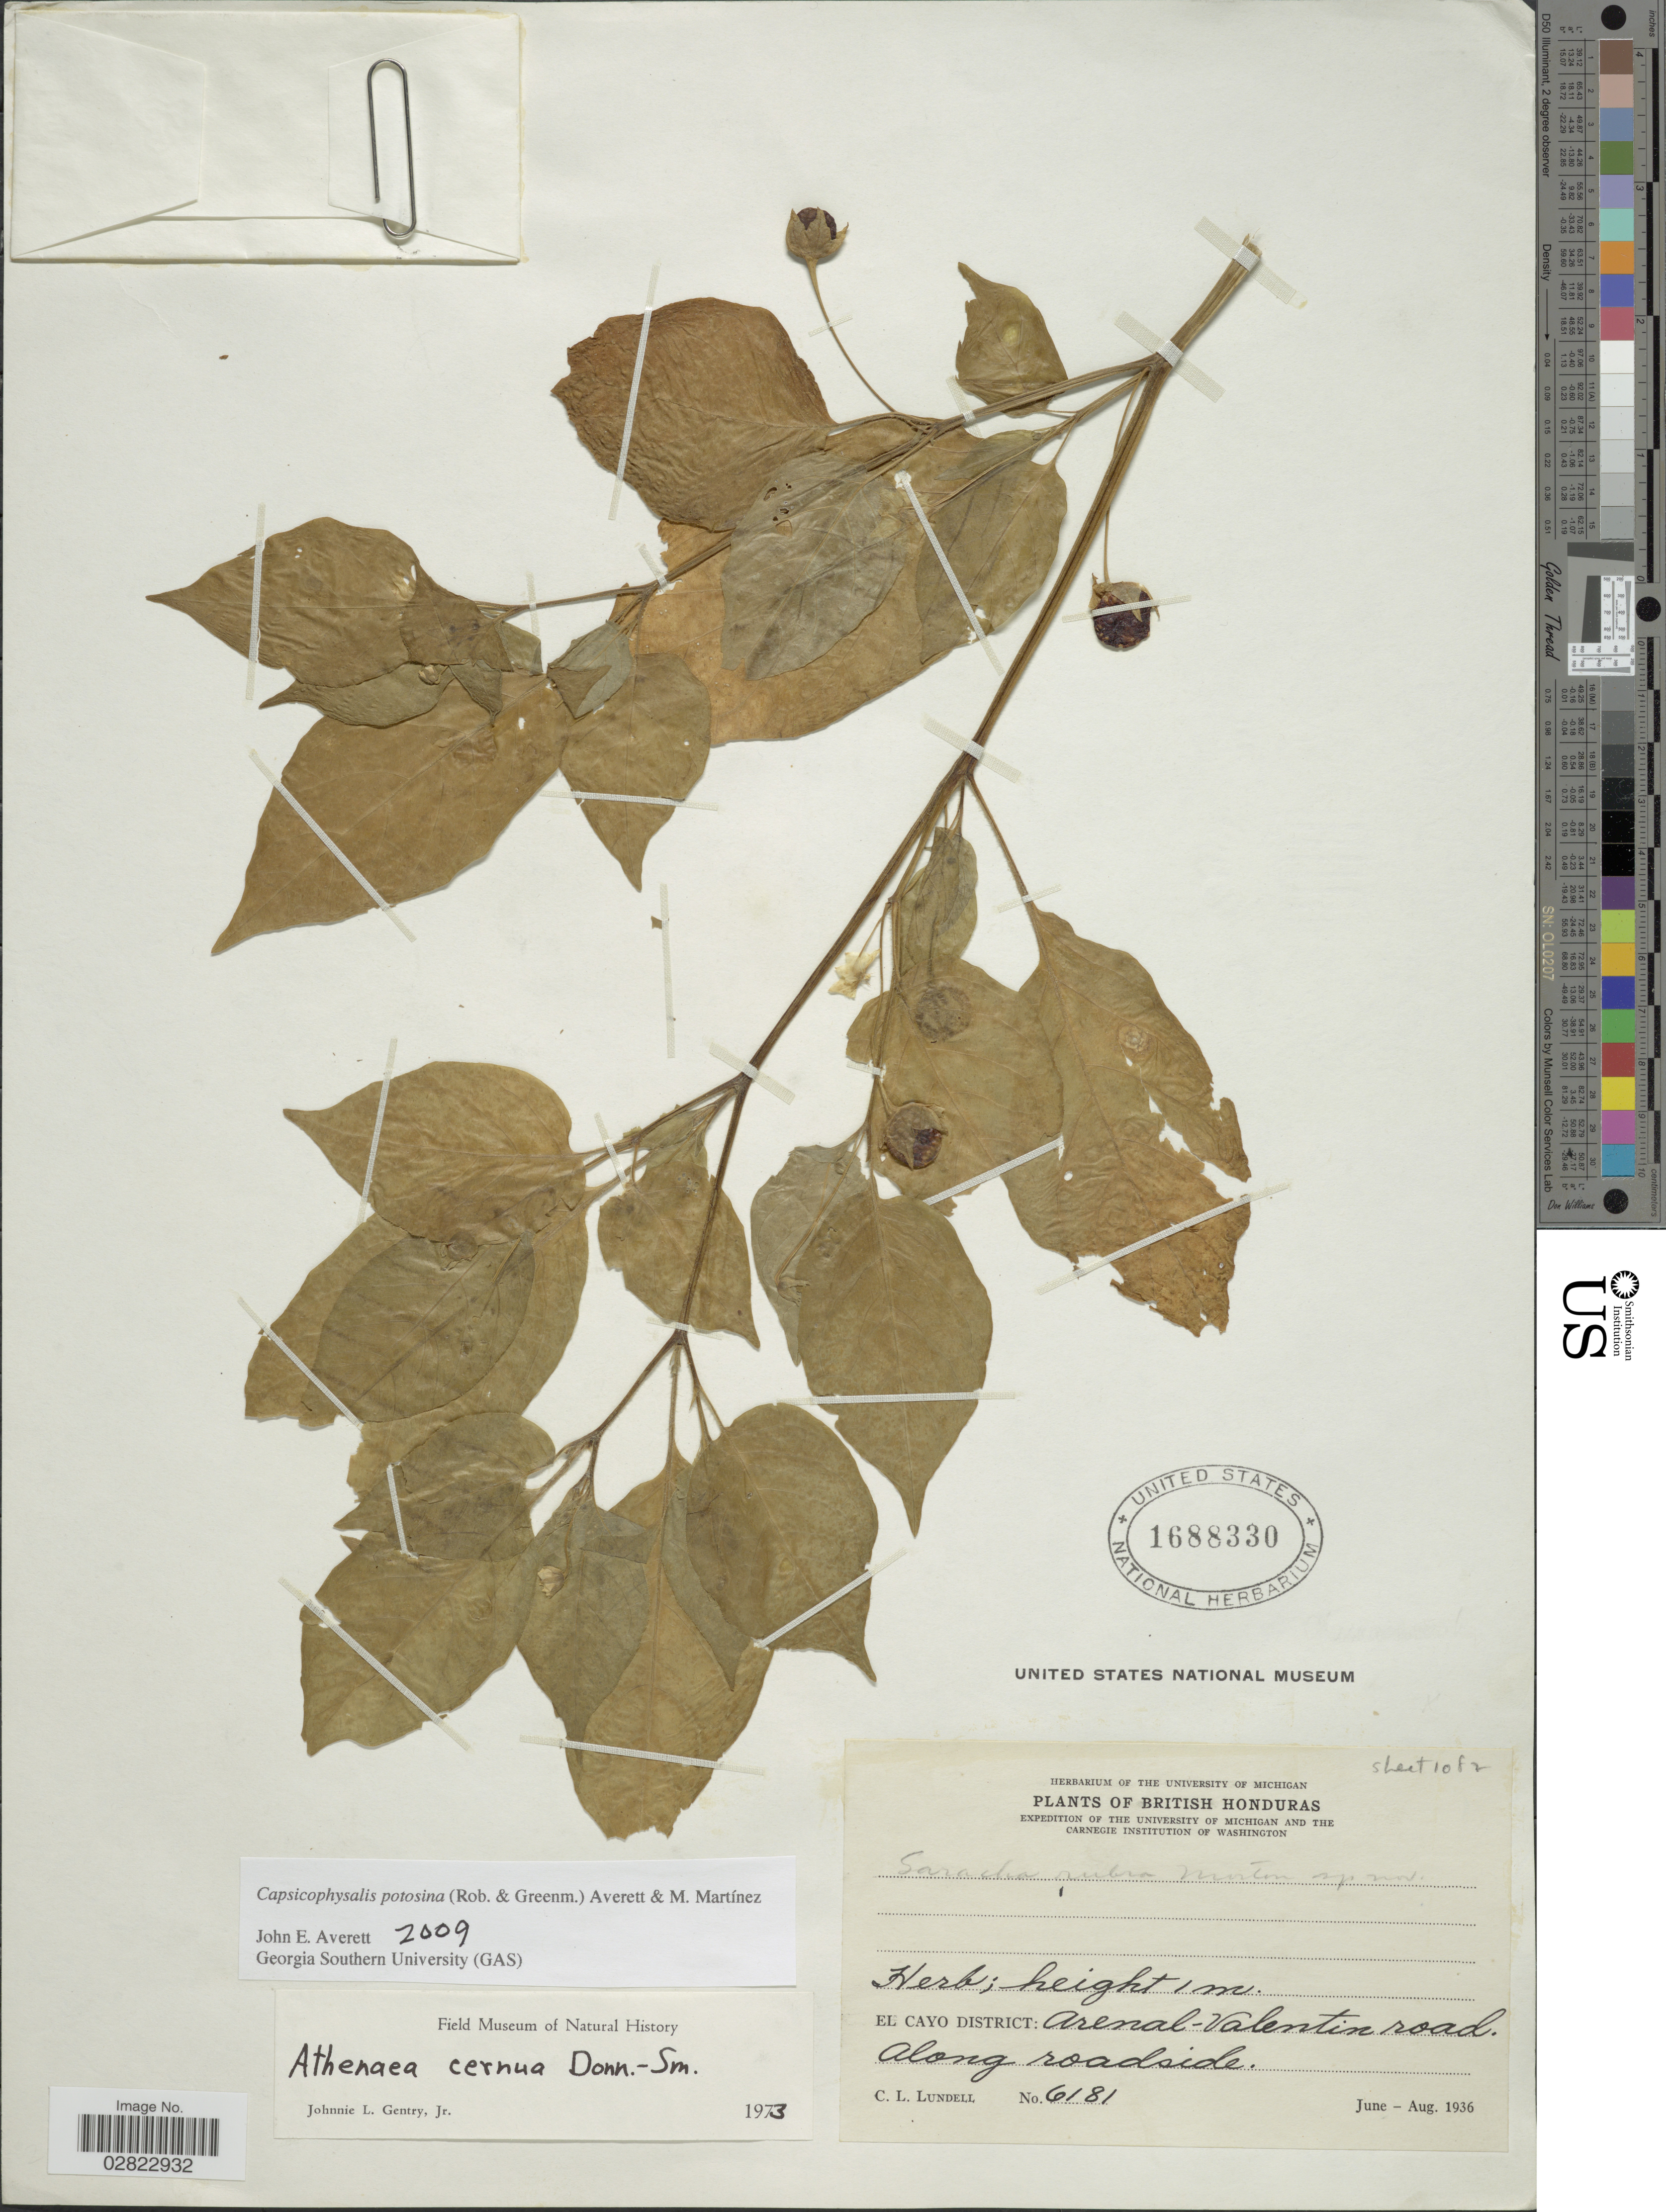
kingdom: Plantae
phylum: Tracheophyta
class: Magnoliopsida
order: Solanales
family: Solanaceae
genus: Capsicophysalis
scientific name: Capsicophysalis potosina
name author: (B.L. Rob. & Greenm.) Averett & M. Martinez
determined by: Averett, J. E., (GAS)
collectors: C. L. Lundell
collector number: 6181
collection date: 1936-06/1936-08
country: Belize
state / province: Cayo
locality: British Honduras, El Cayo District, Arenal-Valentin road. Along roadside.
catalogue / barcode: US 1688330